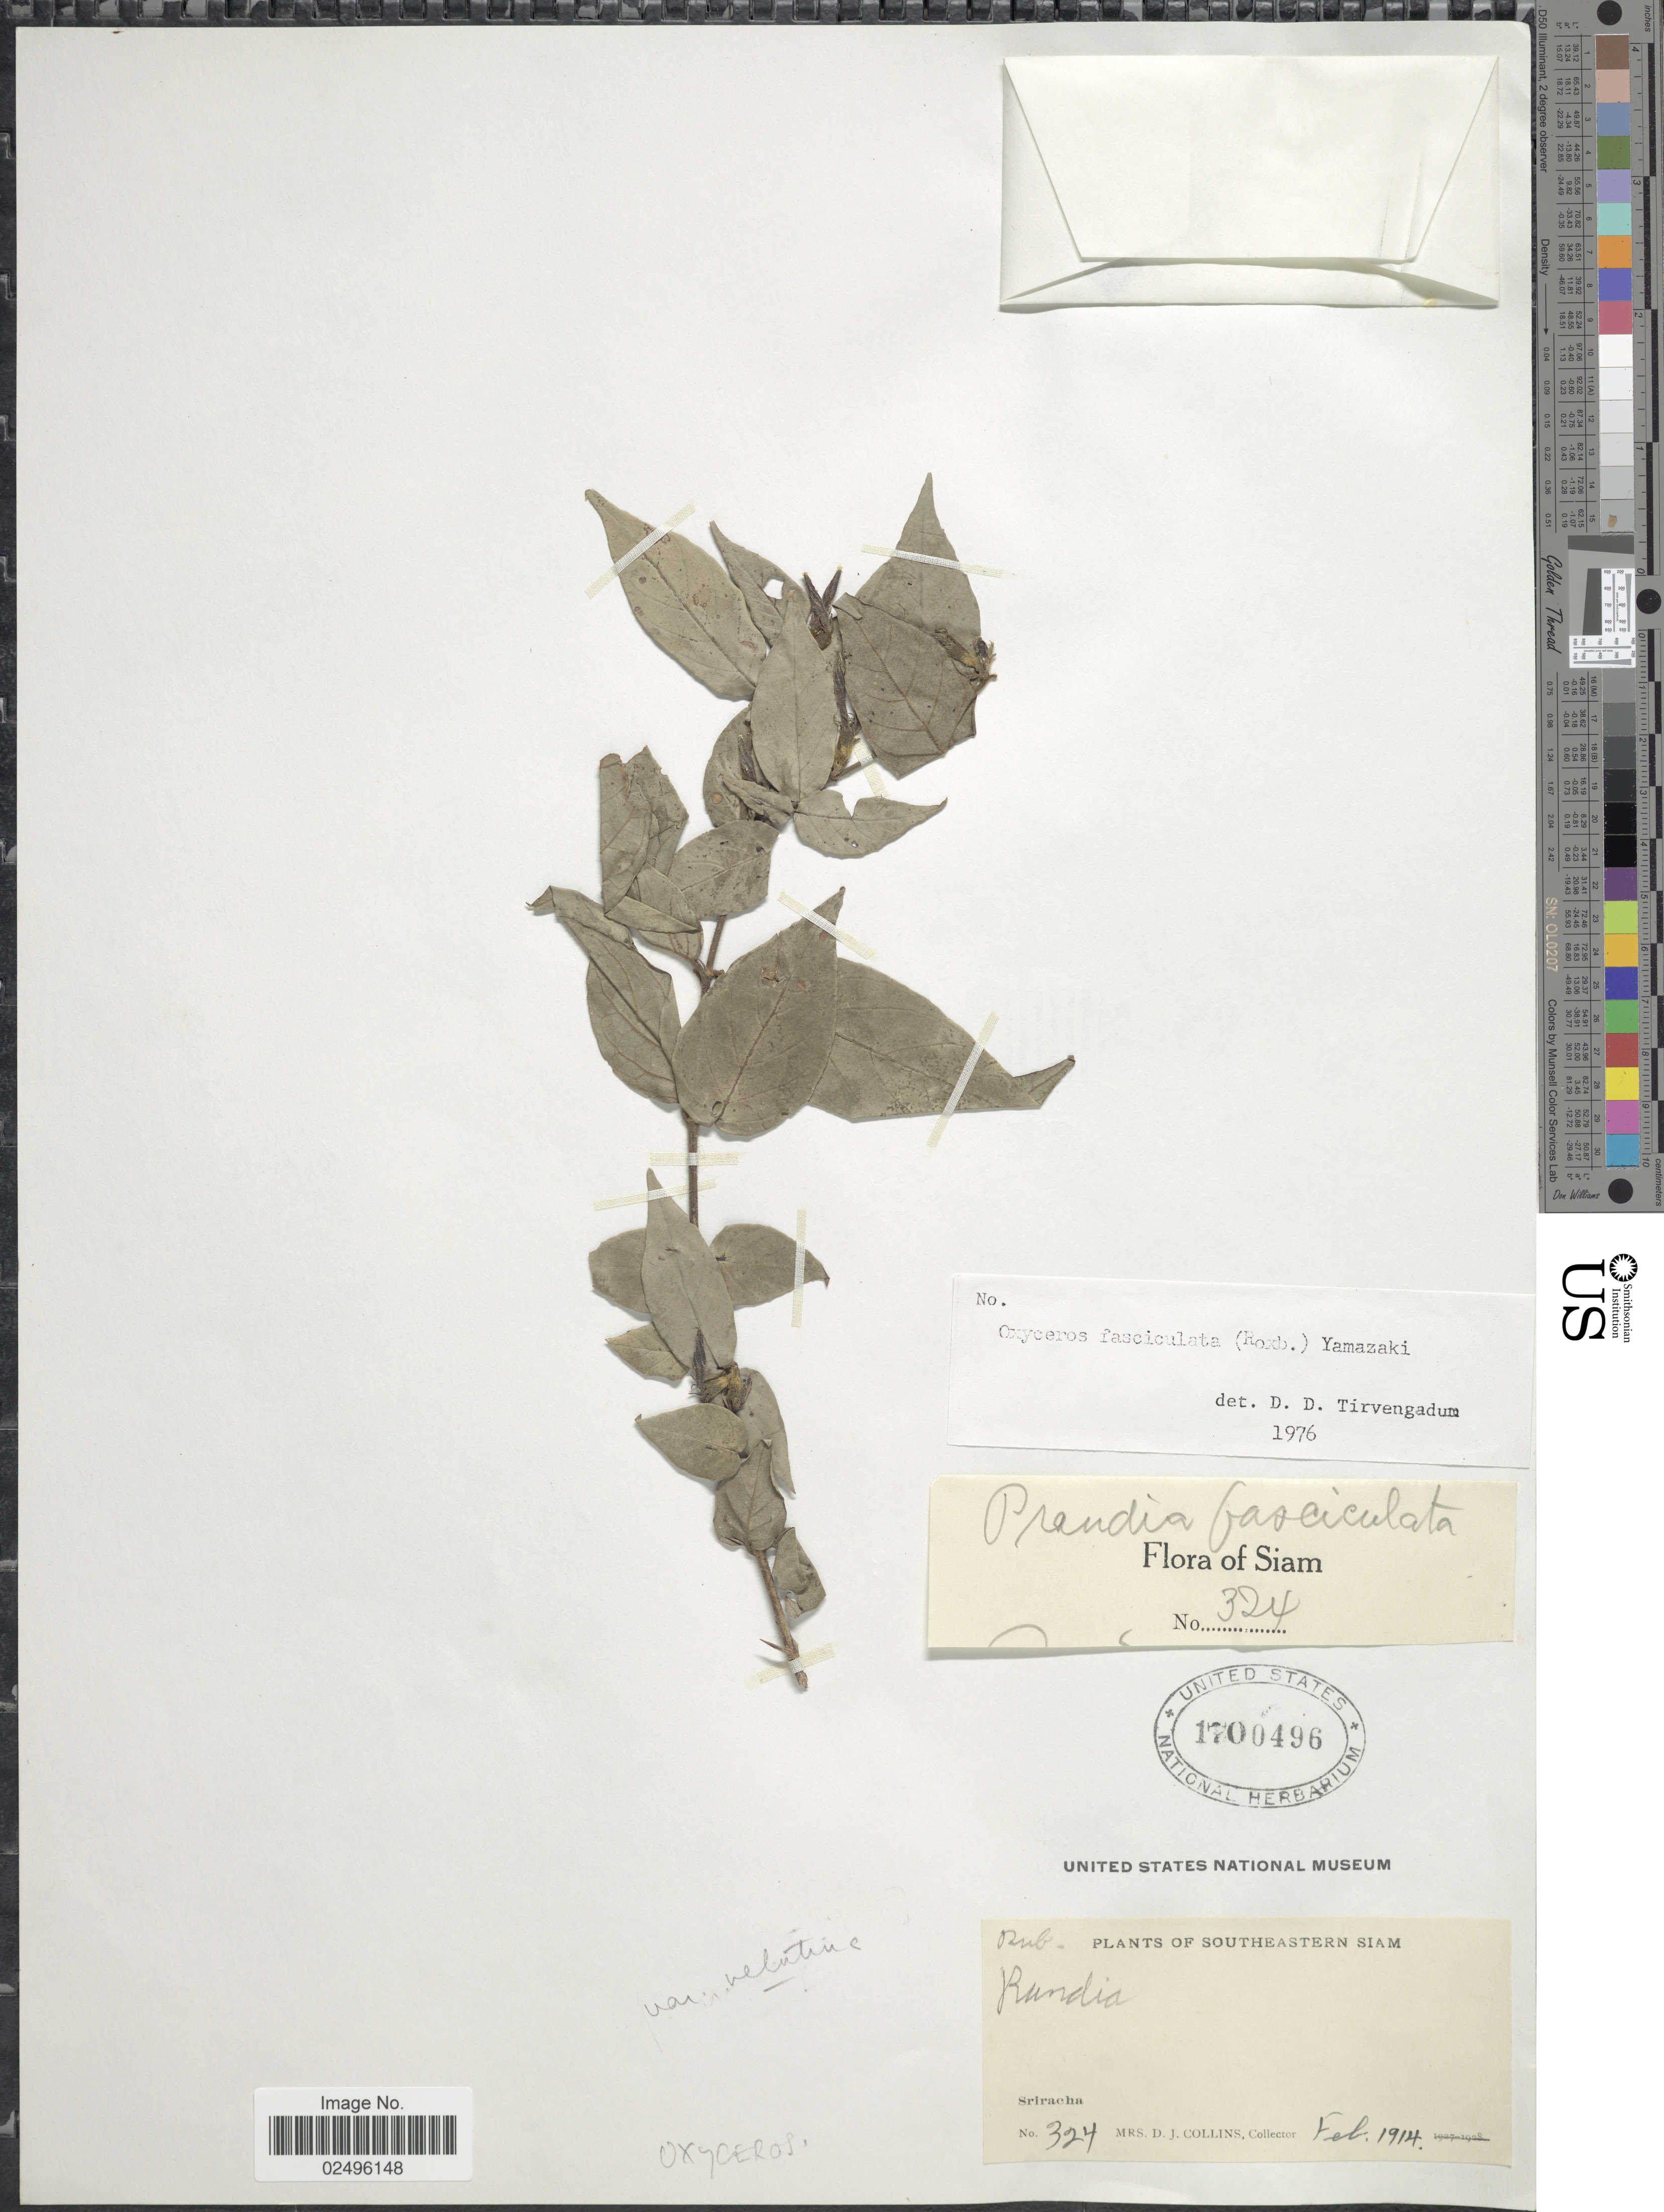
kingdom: Plantae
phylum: Tracheophyta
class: Magnoliopsida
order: Gentianales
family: Rubiaceae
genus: Fagerlindia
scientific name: Fagerlindia armigera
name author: (K. Schum.) Tirveng.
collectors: Mrs. D. J. Collins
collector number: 324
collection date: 1914-02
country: Thailand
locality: Southeastern Siam, Sriracha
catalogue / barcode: US 1700496